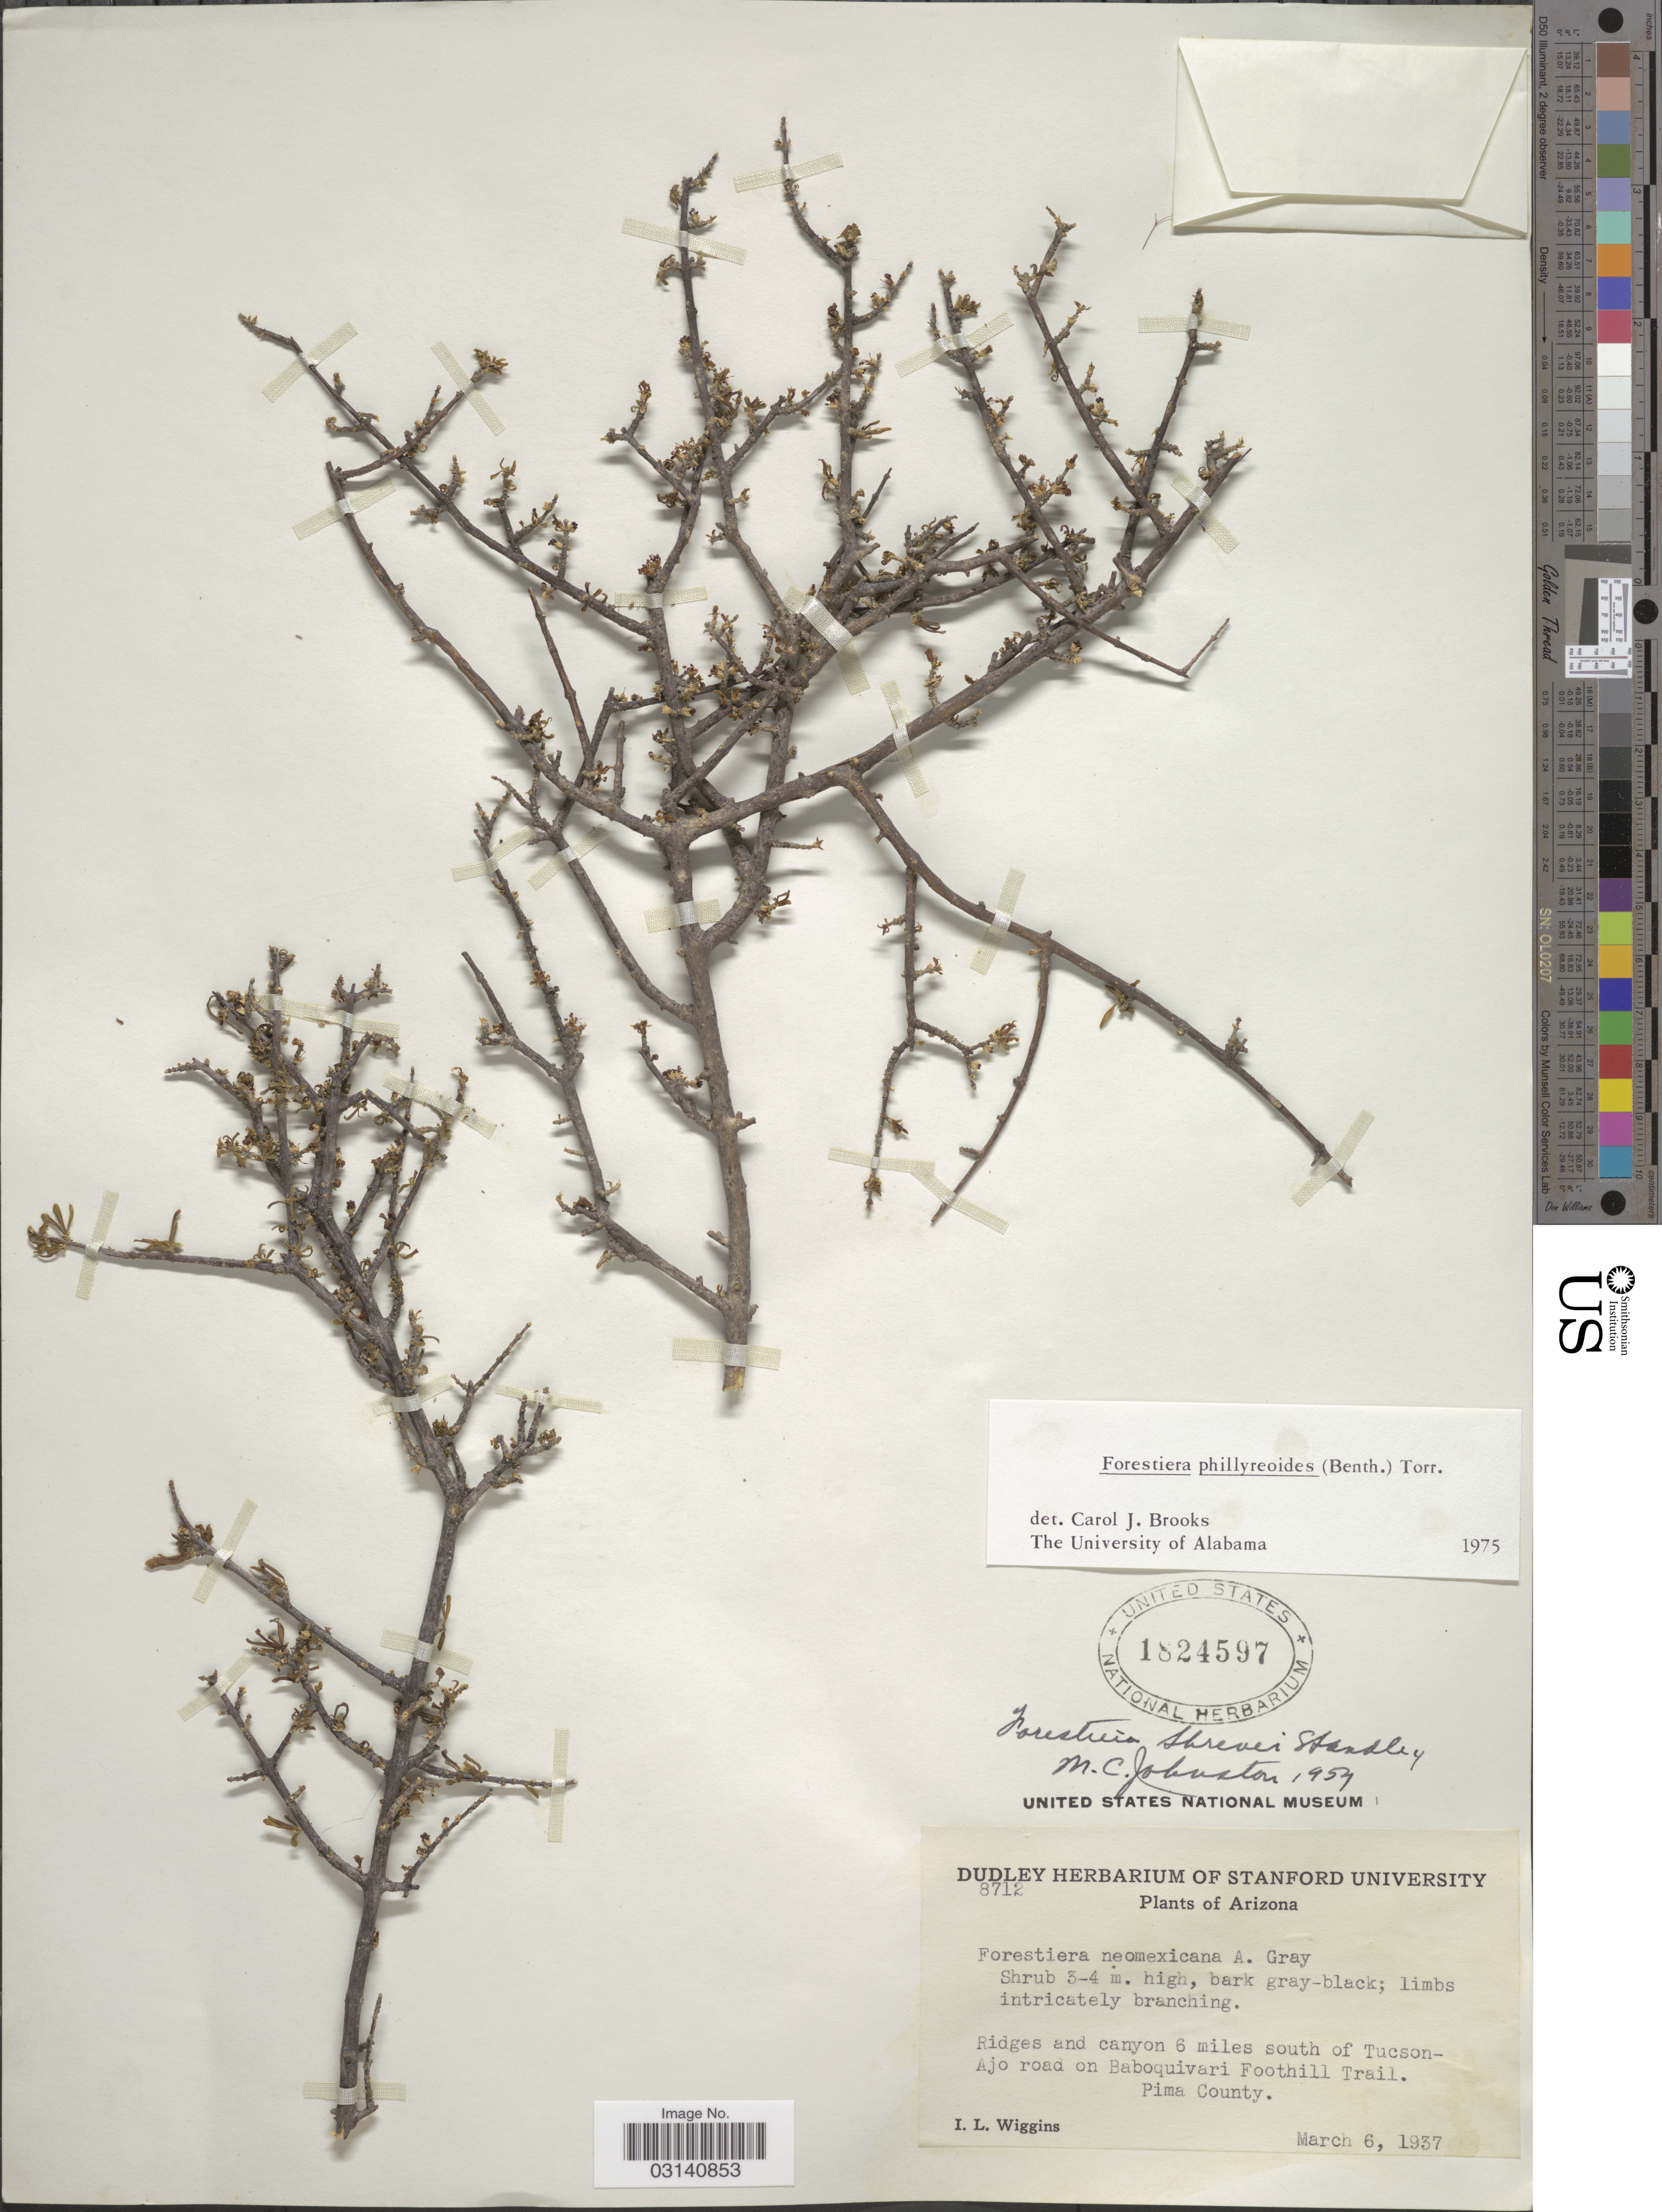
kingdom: Plantae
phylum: Tracheophyta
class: Magnoliopsida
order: Lamiales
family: Oleaceae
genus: Forestiera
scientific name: Forestiera phillyreoides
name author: (Benth.) Torr.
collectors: I. L. Wiggins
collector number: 8712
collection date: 1937-03-06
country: United States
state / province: Arizona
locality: Ridges and canyon 6 miles south of Tucson-Ajo road on Baboquivari Foothill Trail. Pima County.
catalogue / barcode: US 1824597